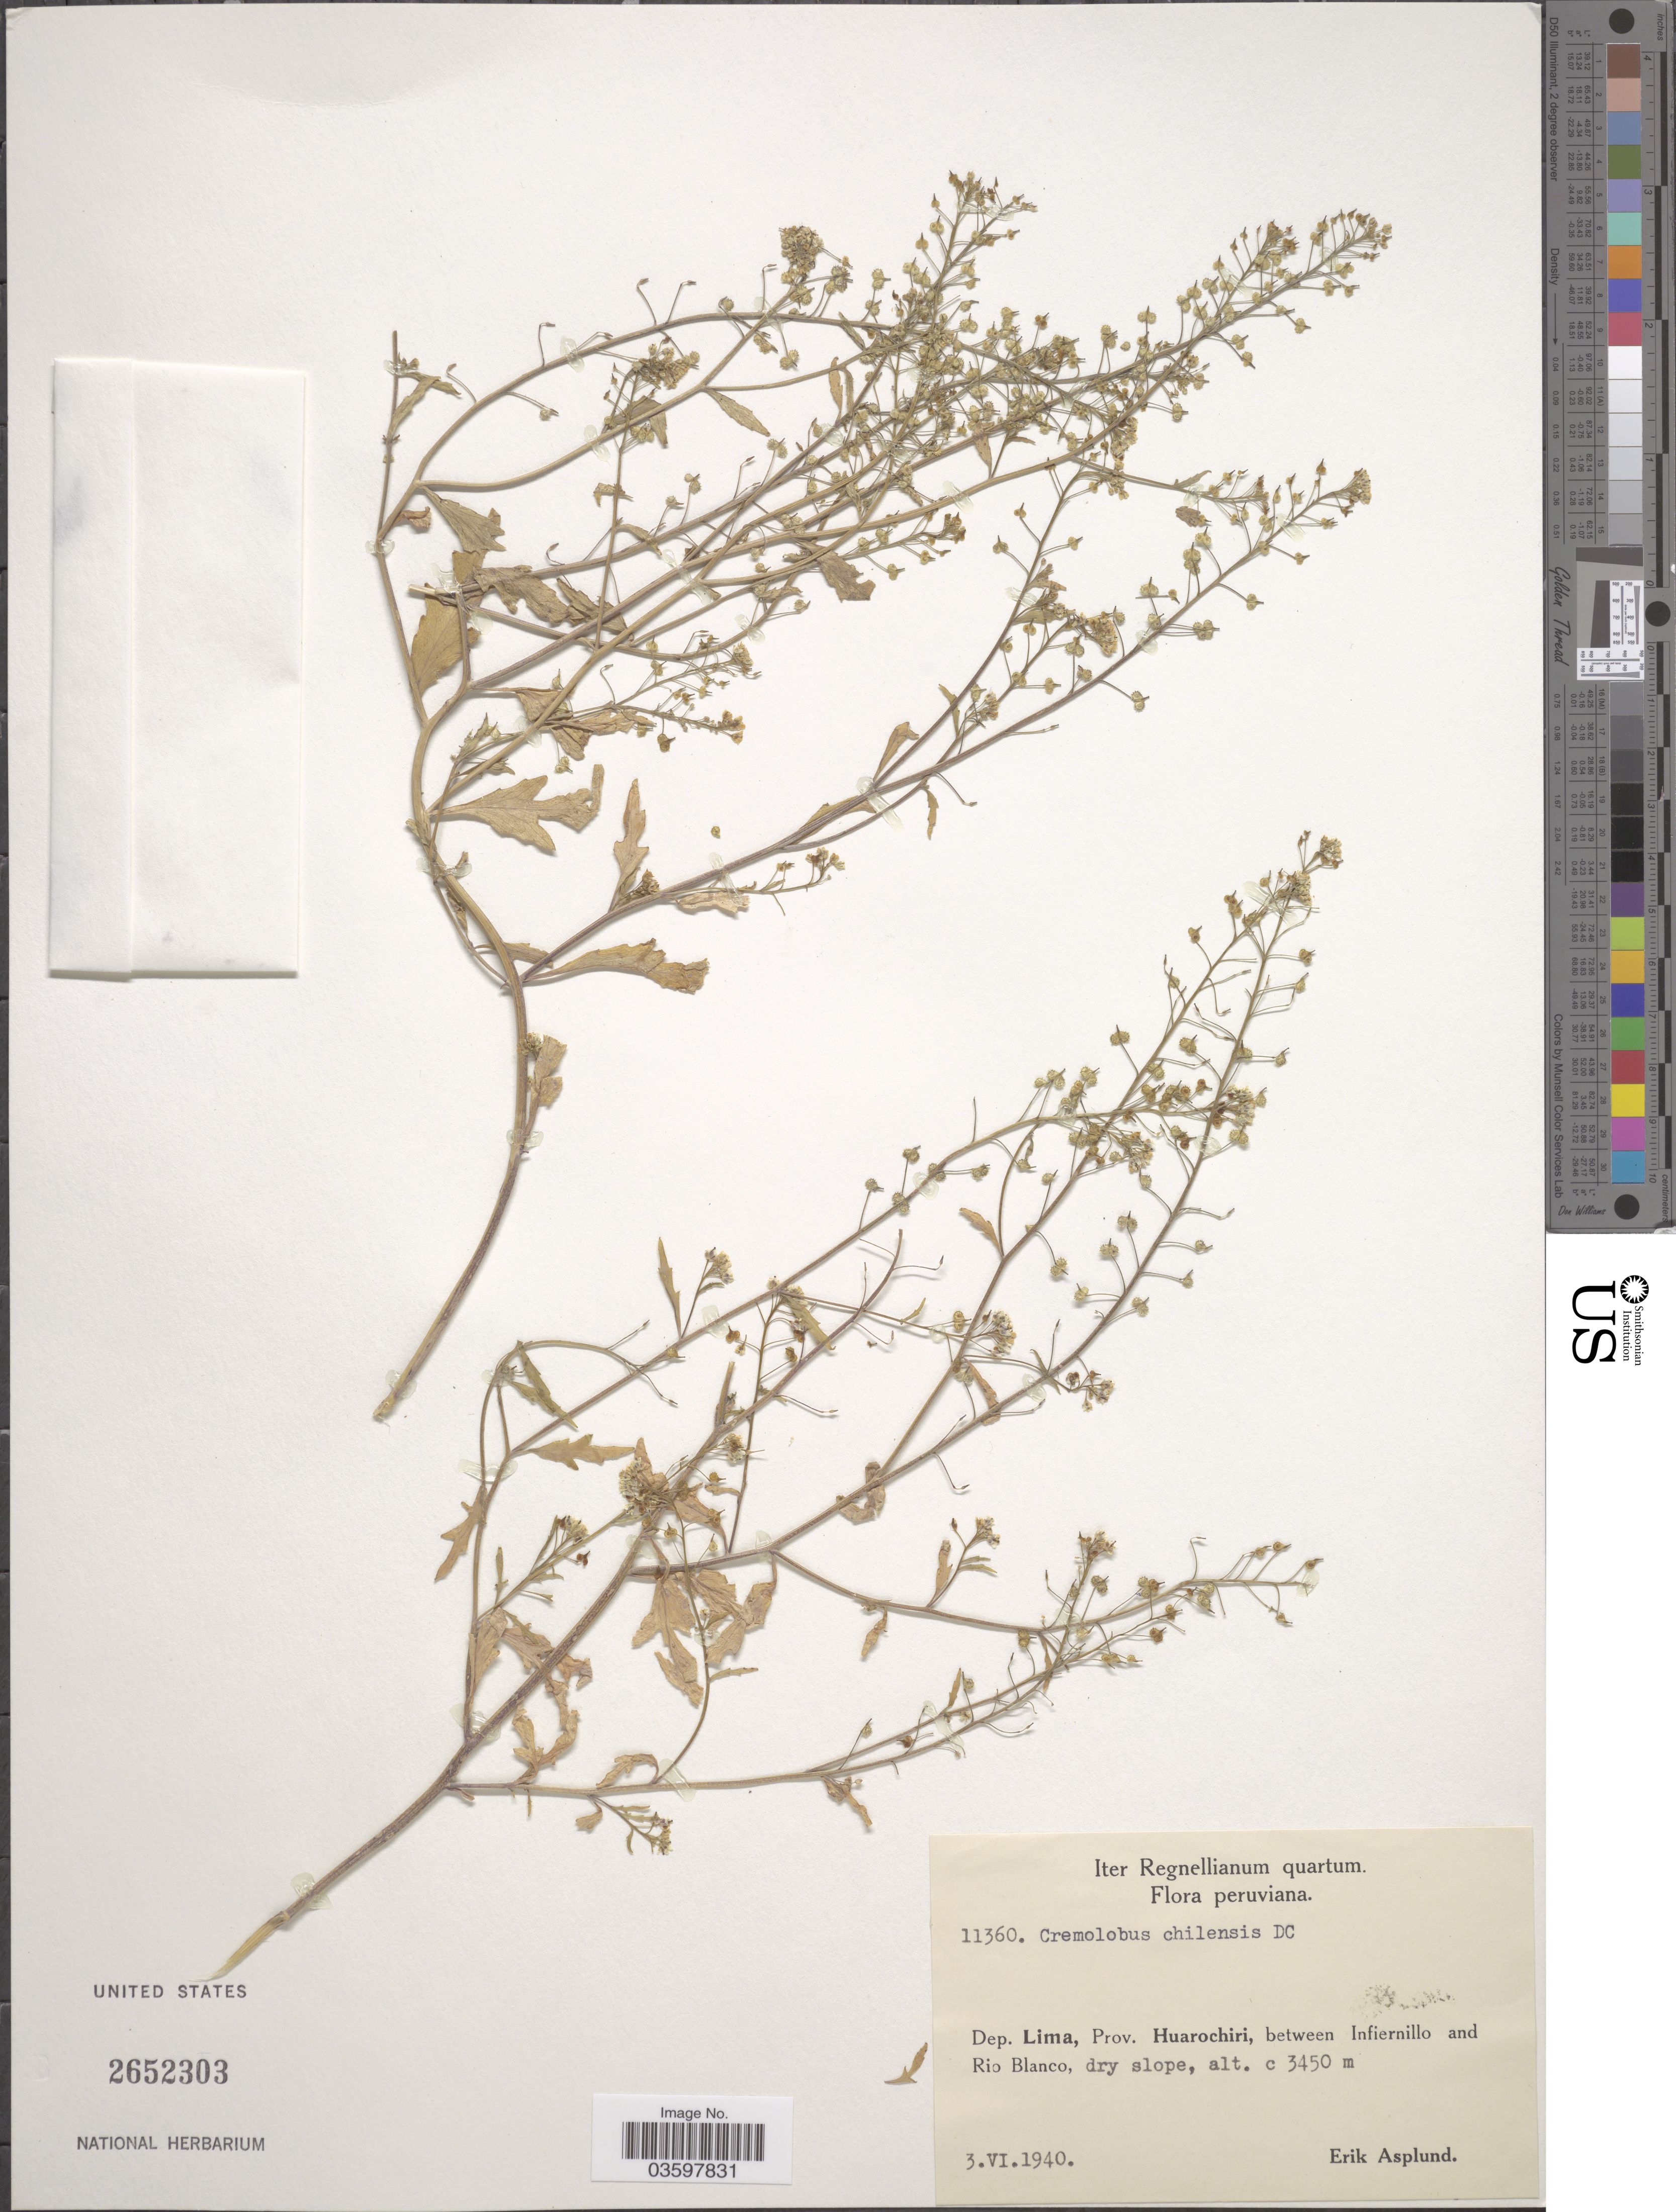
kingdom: Plantae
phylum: Tracheophyta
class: Magnoliopsida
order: Brassicales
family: Brassicaceae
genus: Cremolobus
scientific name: Cremolobus chilensis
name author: (Lag.) DC.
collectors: E. Asplund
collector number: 11360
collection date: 1940-06-03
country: Peru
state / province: Lima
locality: Dep. Lima, Prov. Huarochiri, between Infiernillo and Rio Blanco.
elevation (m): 3450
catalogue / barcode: US 2652303